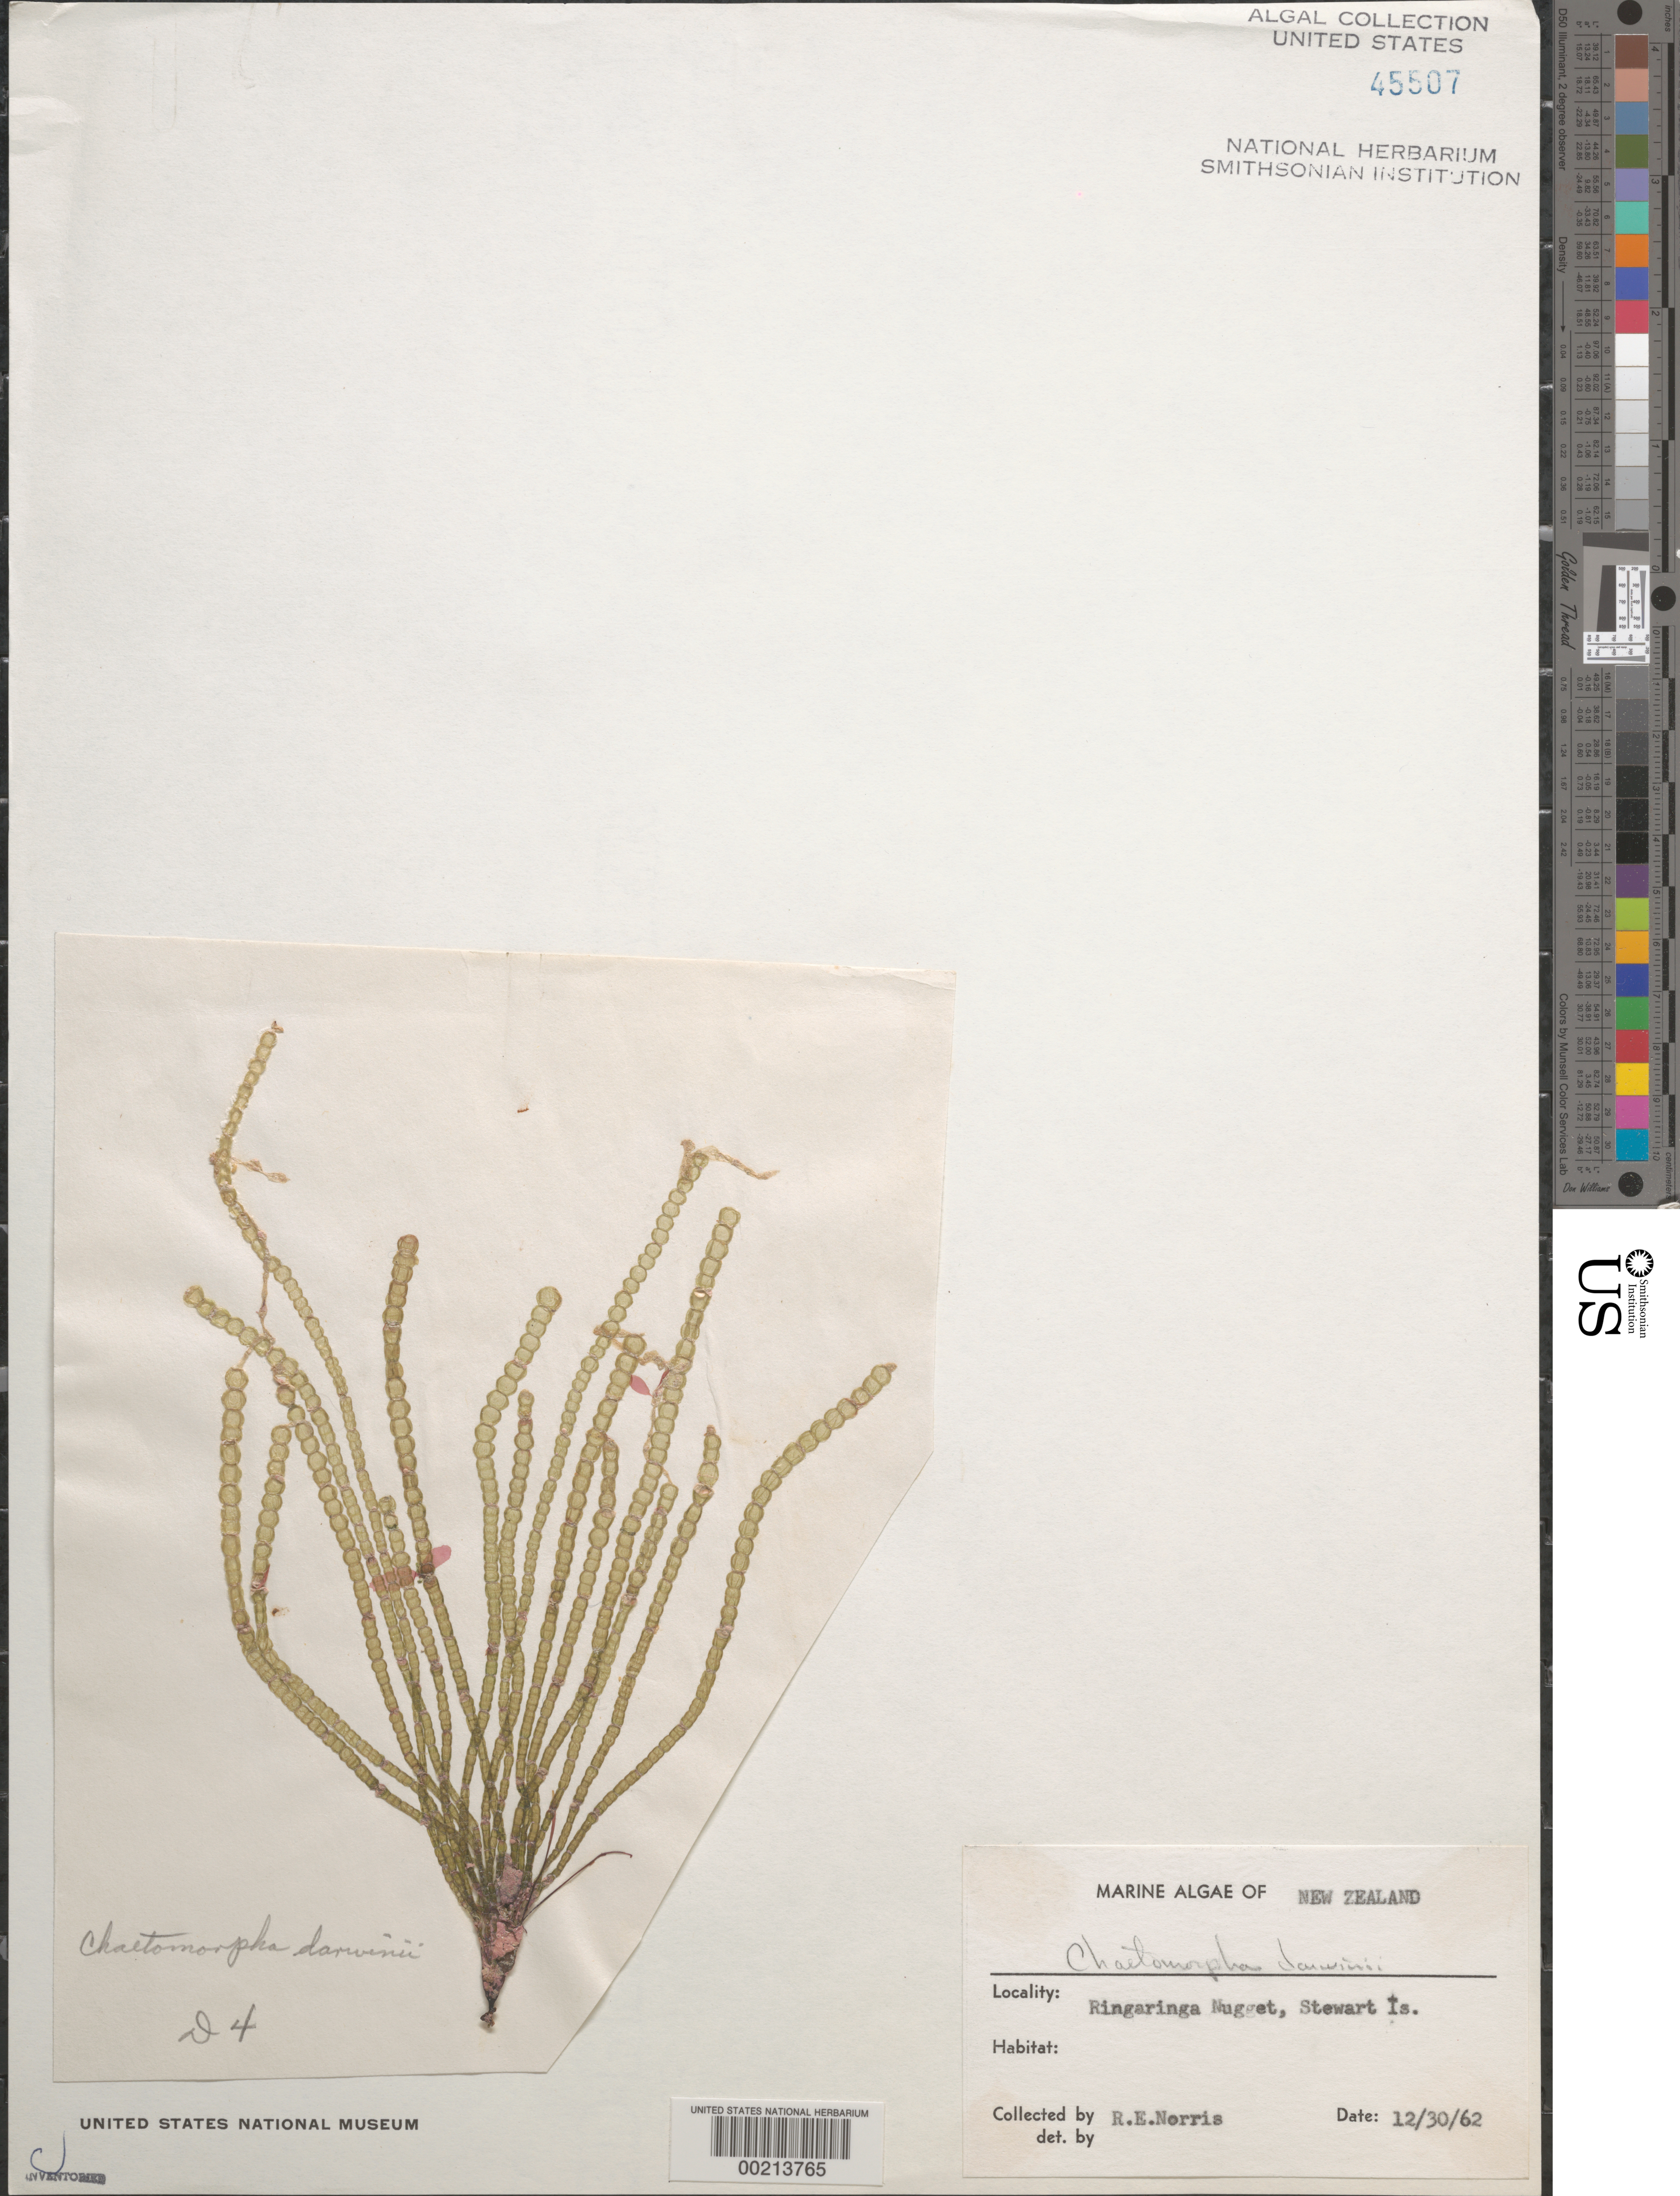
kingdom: Plantae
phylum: Chlorophyta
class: Ulvophyceae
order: Cladophorales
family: Cladophoraceae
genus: Chaetomorpha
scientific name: Chaetomorpha coliformis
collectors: R. E. Norris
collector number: D4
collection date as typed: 30 Dec 1932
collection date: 1932-12-30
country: New Zealand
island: Stewart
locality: Ringaringa nugget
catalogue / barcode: US 45507